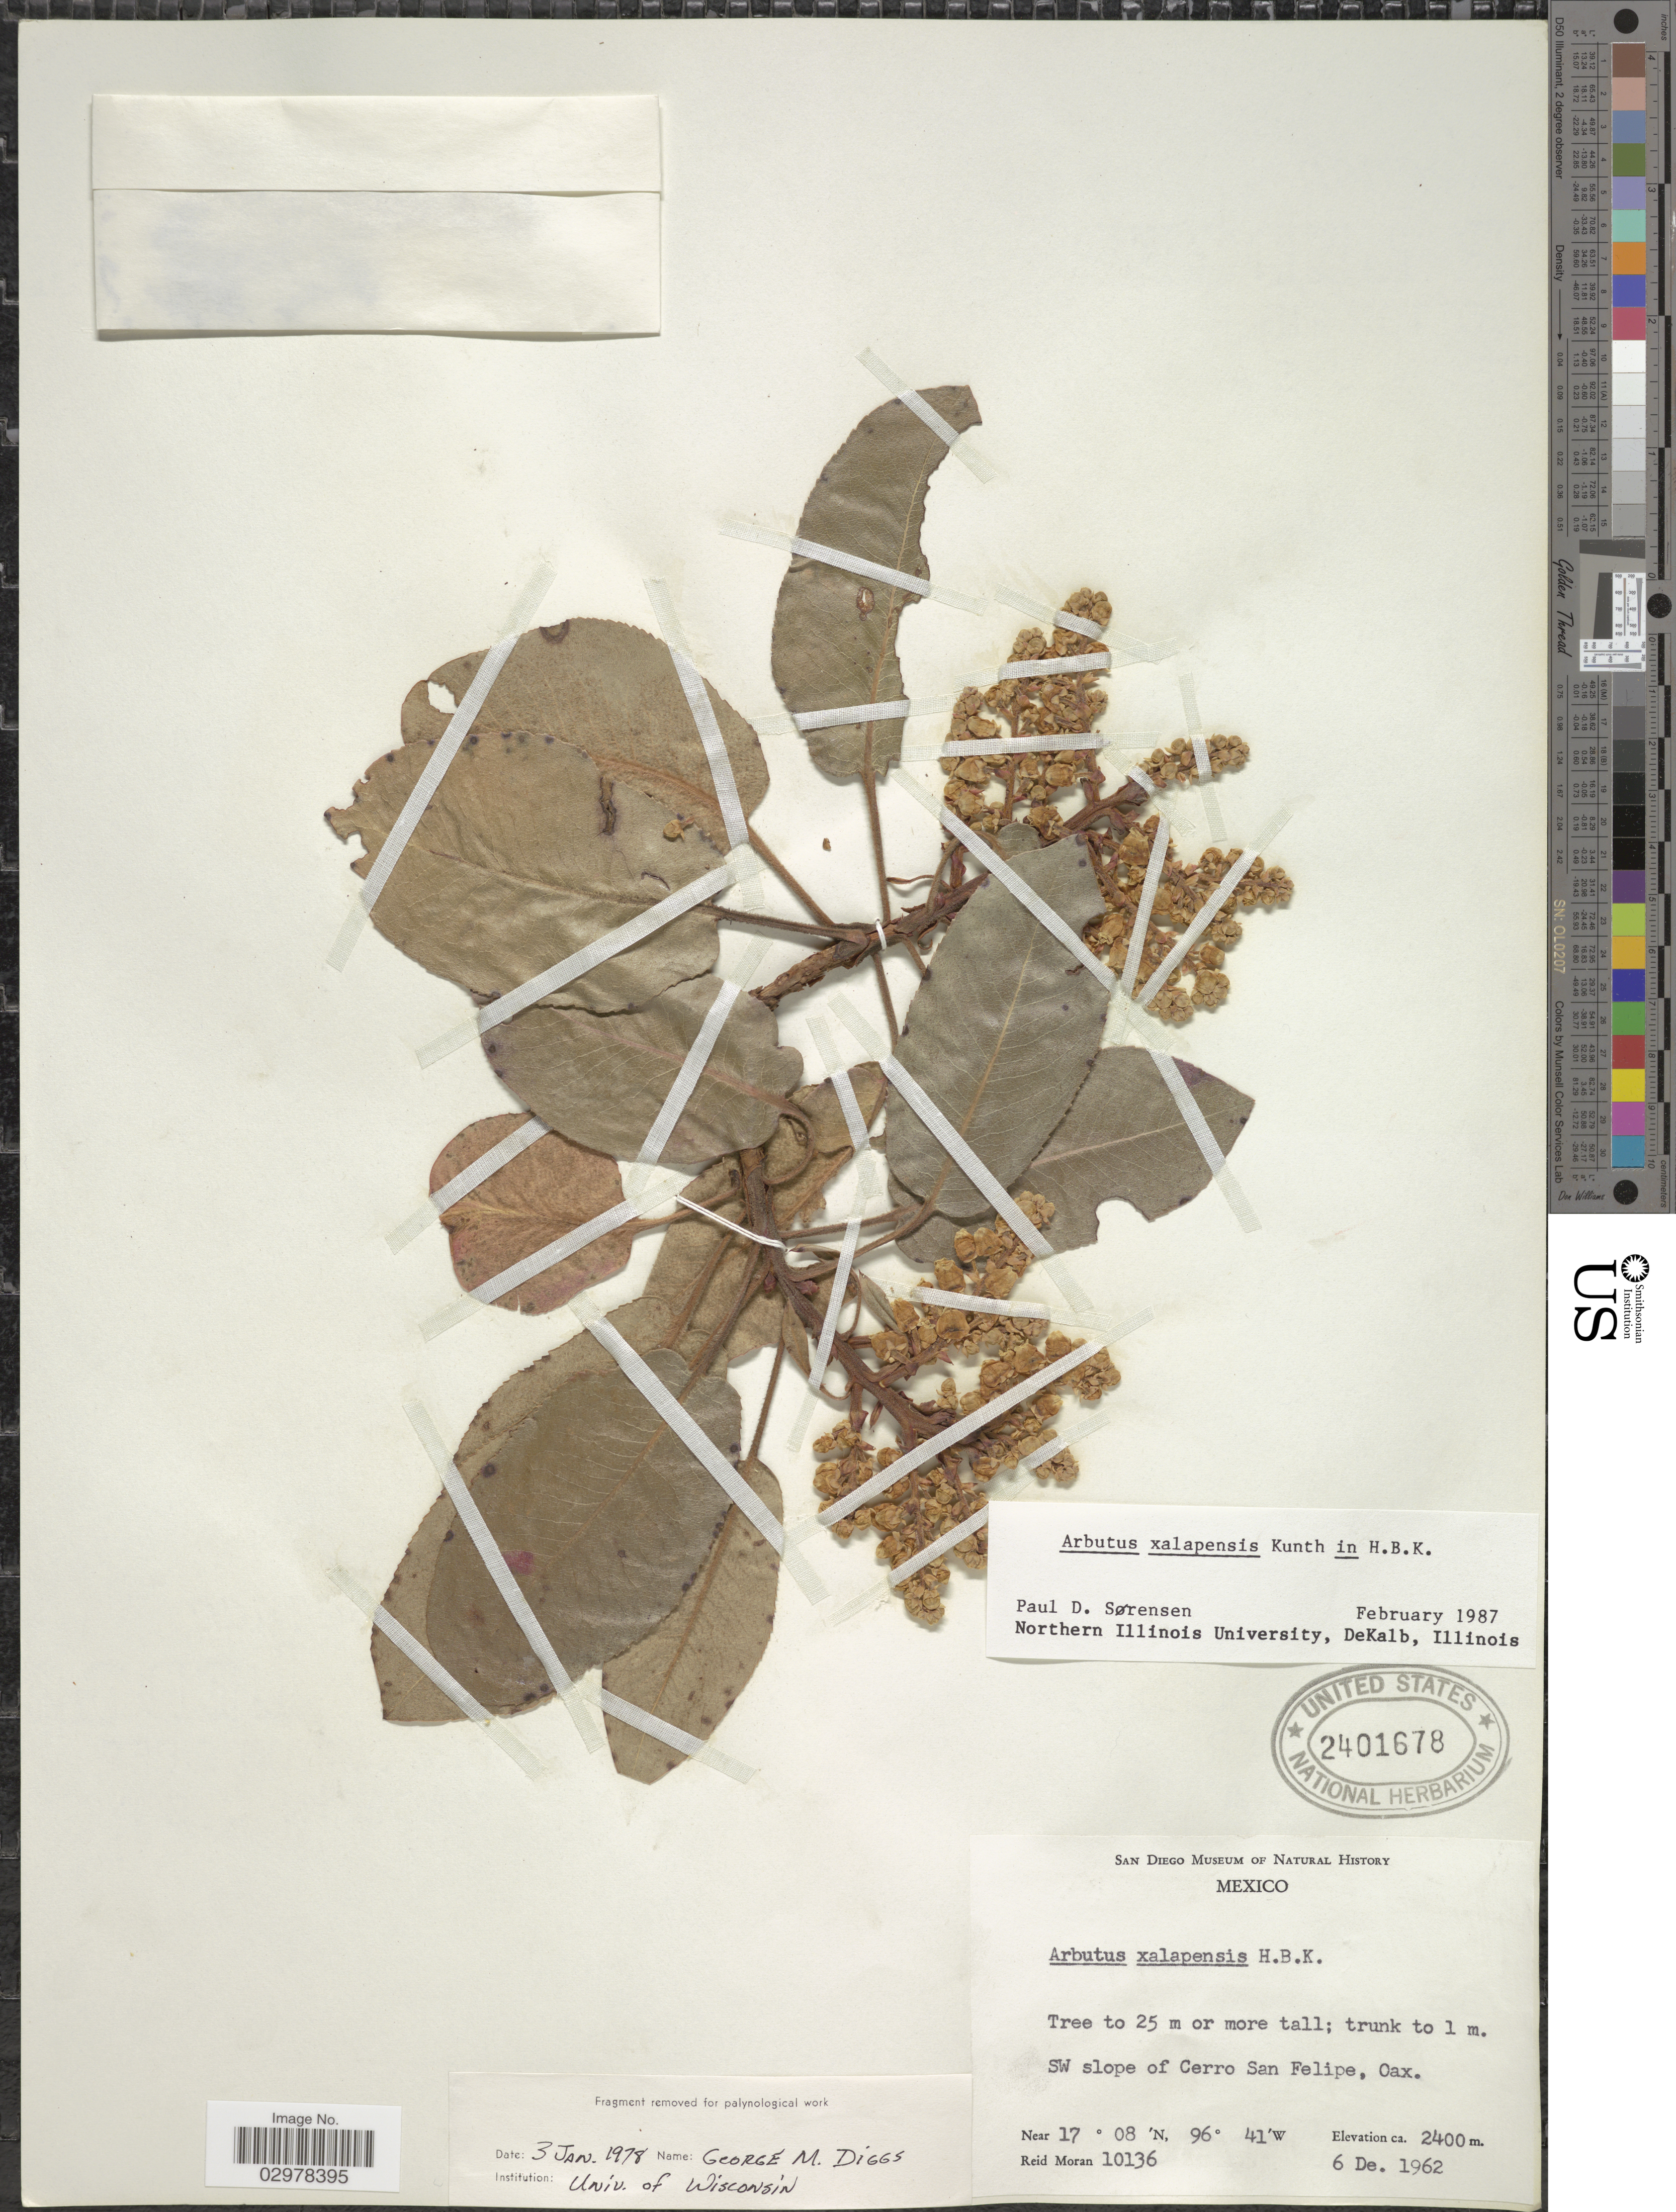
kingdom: Plantae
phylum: Tracheophyta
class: Magnoliopsida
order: Ericales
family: Ericaceae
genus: Arbutus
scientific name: Arbutus xalapensis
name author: Kunth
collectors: R. Moran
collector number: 10136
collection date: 1962-12-06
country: Mexico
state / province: Oaxaca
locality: SW slope of Cerro San Felipe.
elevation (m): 2400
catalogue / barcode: US 2401678